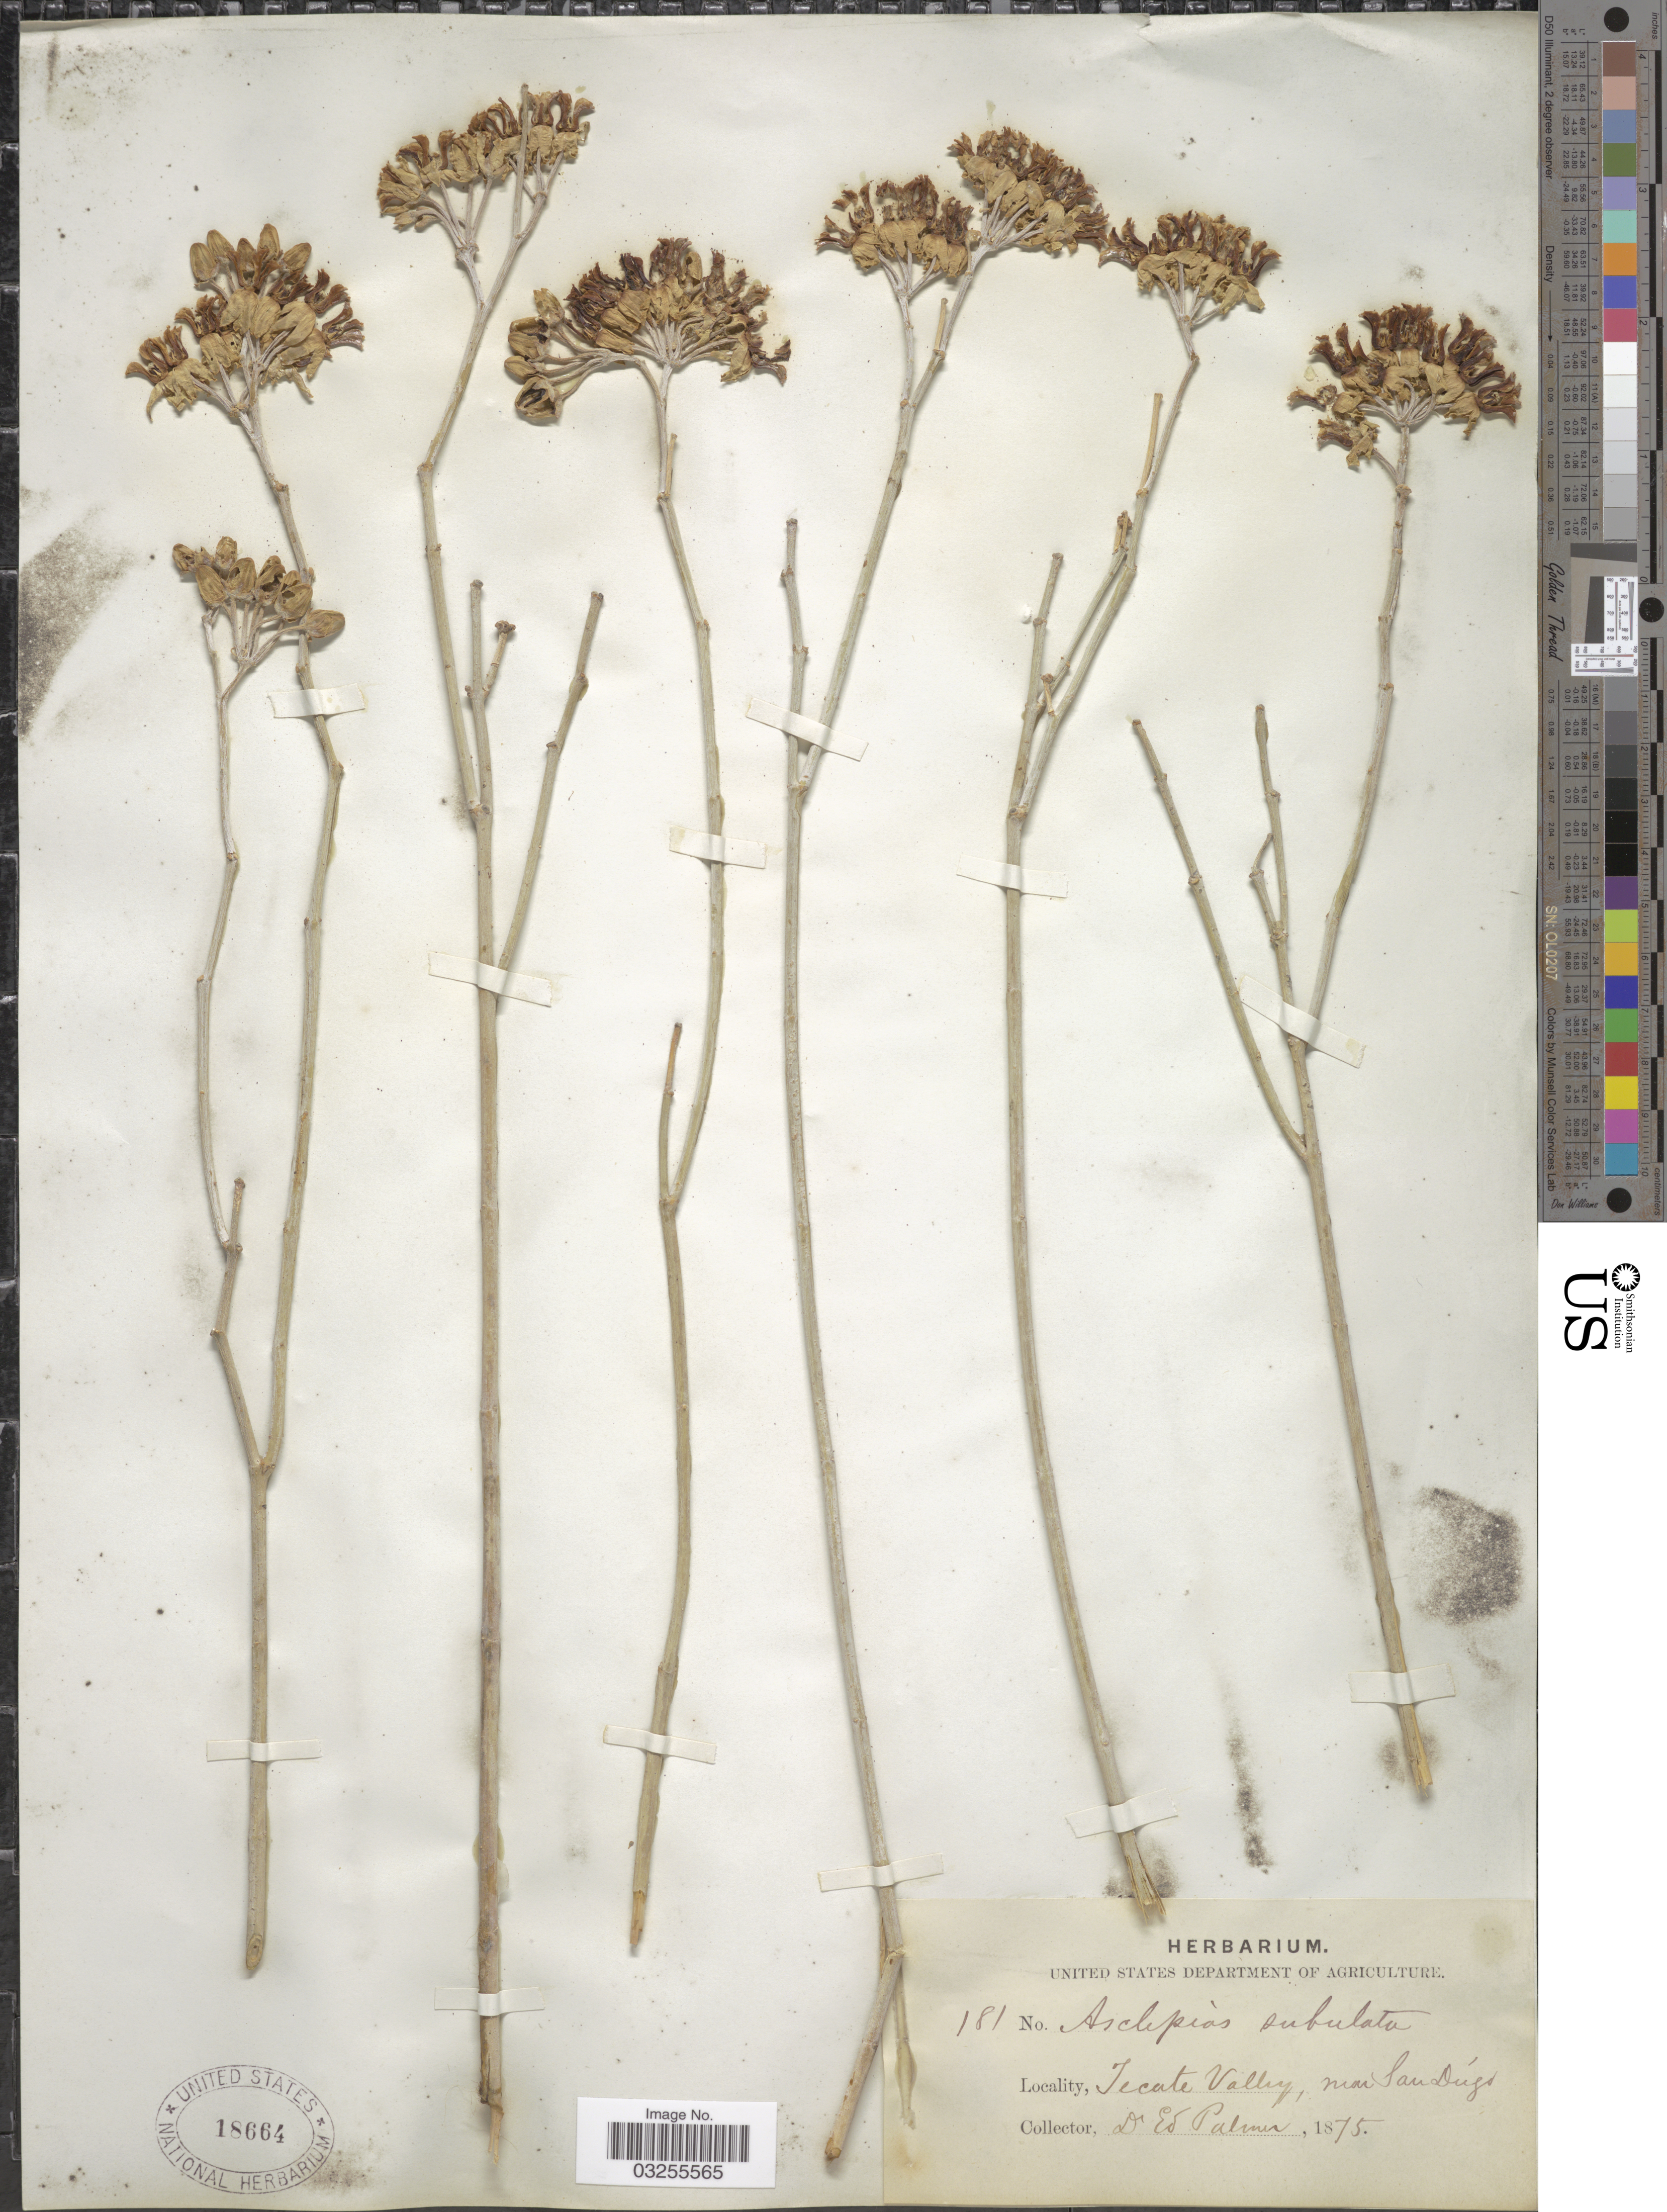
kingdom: Plantae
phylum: Tracheophyta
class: Magnoliopsida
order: Gentianales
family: Apocynaceae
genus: Asclepias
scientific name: Asclepias subulata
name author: Decne.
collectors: E. Palmer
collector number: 181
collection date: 1875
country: United States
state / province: California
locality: Tecate Valley, near San Diégo.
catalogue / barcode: US 18664